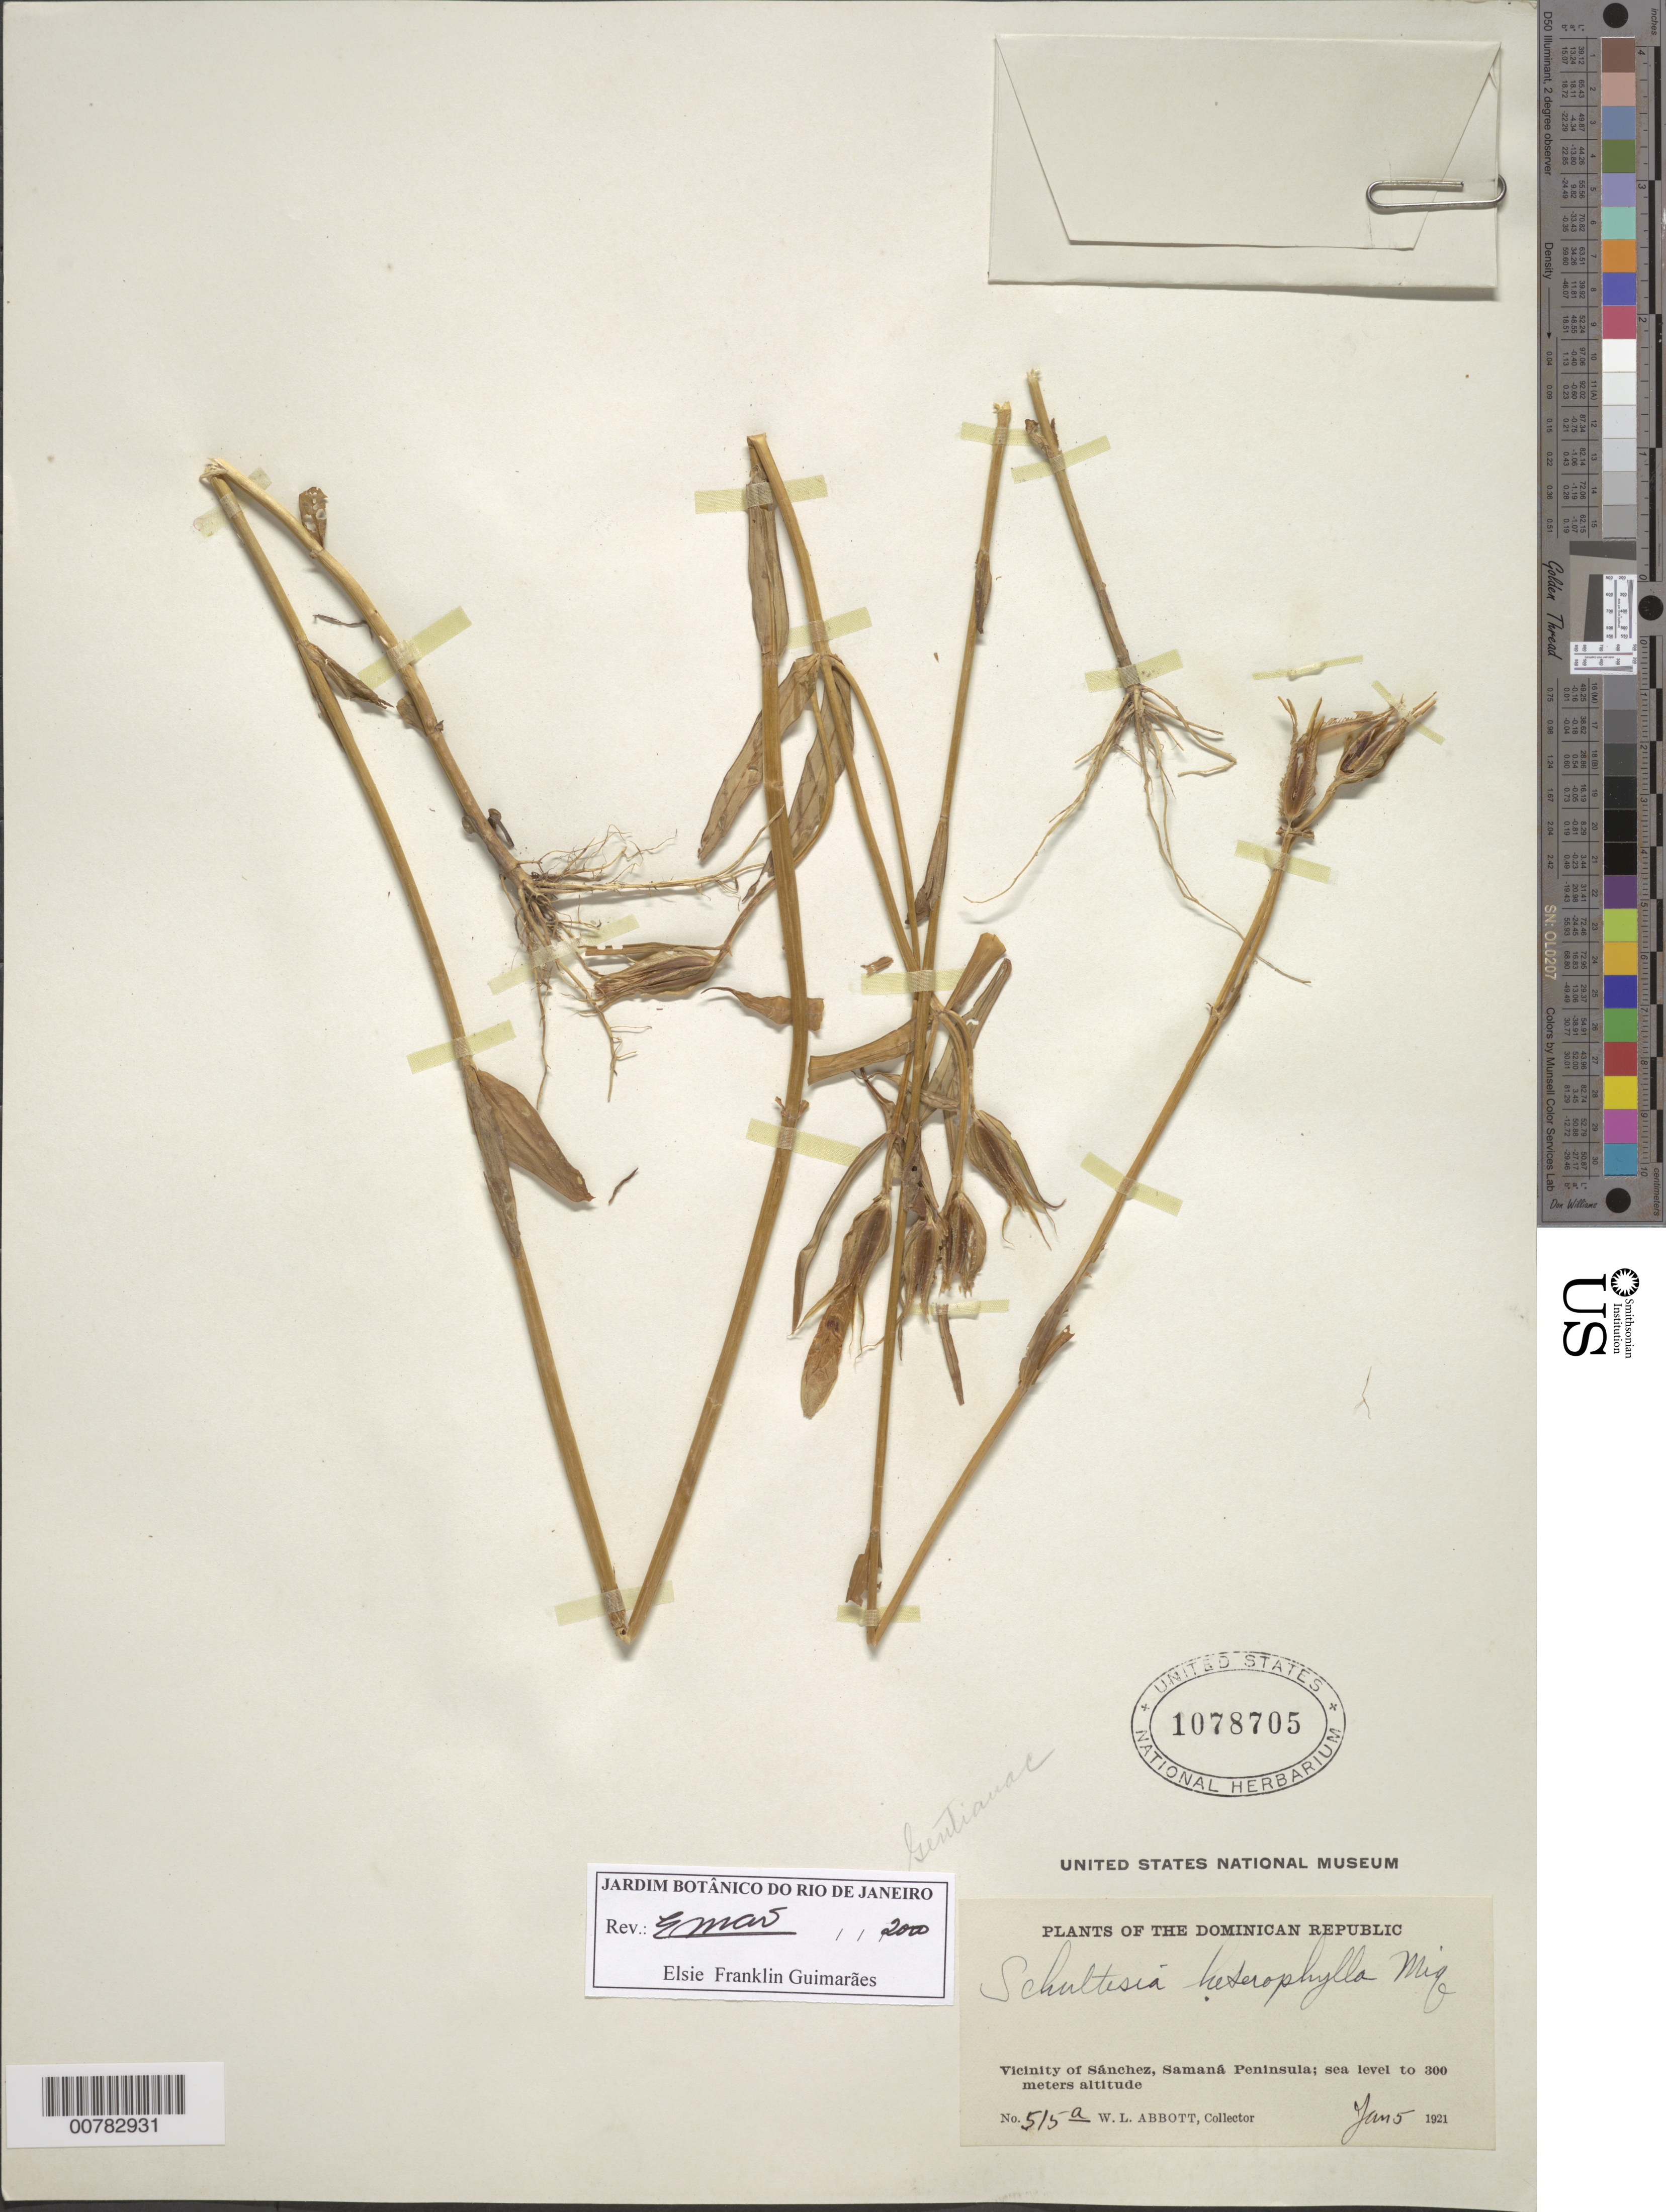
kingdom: Plantae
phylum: Tracheophyta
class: Magnoliopsida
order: Gentianales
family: Gentianaceae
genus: Schultesia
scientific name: Schultesia brachyptera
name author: Cham.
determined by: Franklin, E.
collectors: W. L. Abbott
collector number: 515a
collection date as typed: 05 Jan 1910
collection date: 1910-01-05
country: Dominican Republic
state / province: Samana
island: Hispaniola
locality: Samaná Peninsula, vicinity of Sánchez.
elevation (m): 0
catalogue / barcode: US 1078705